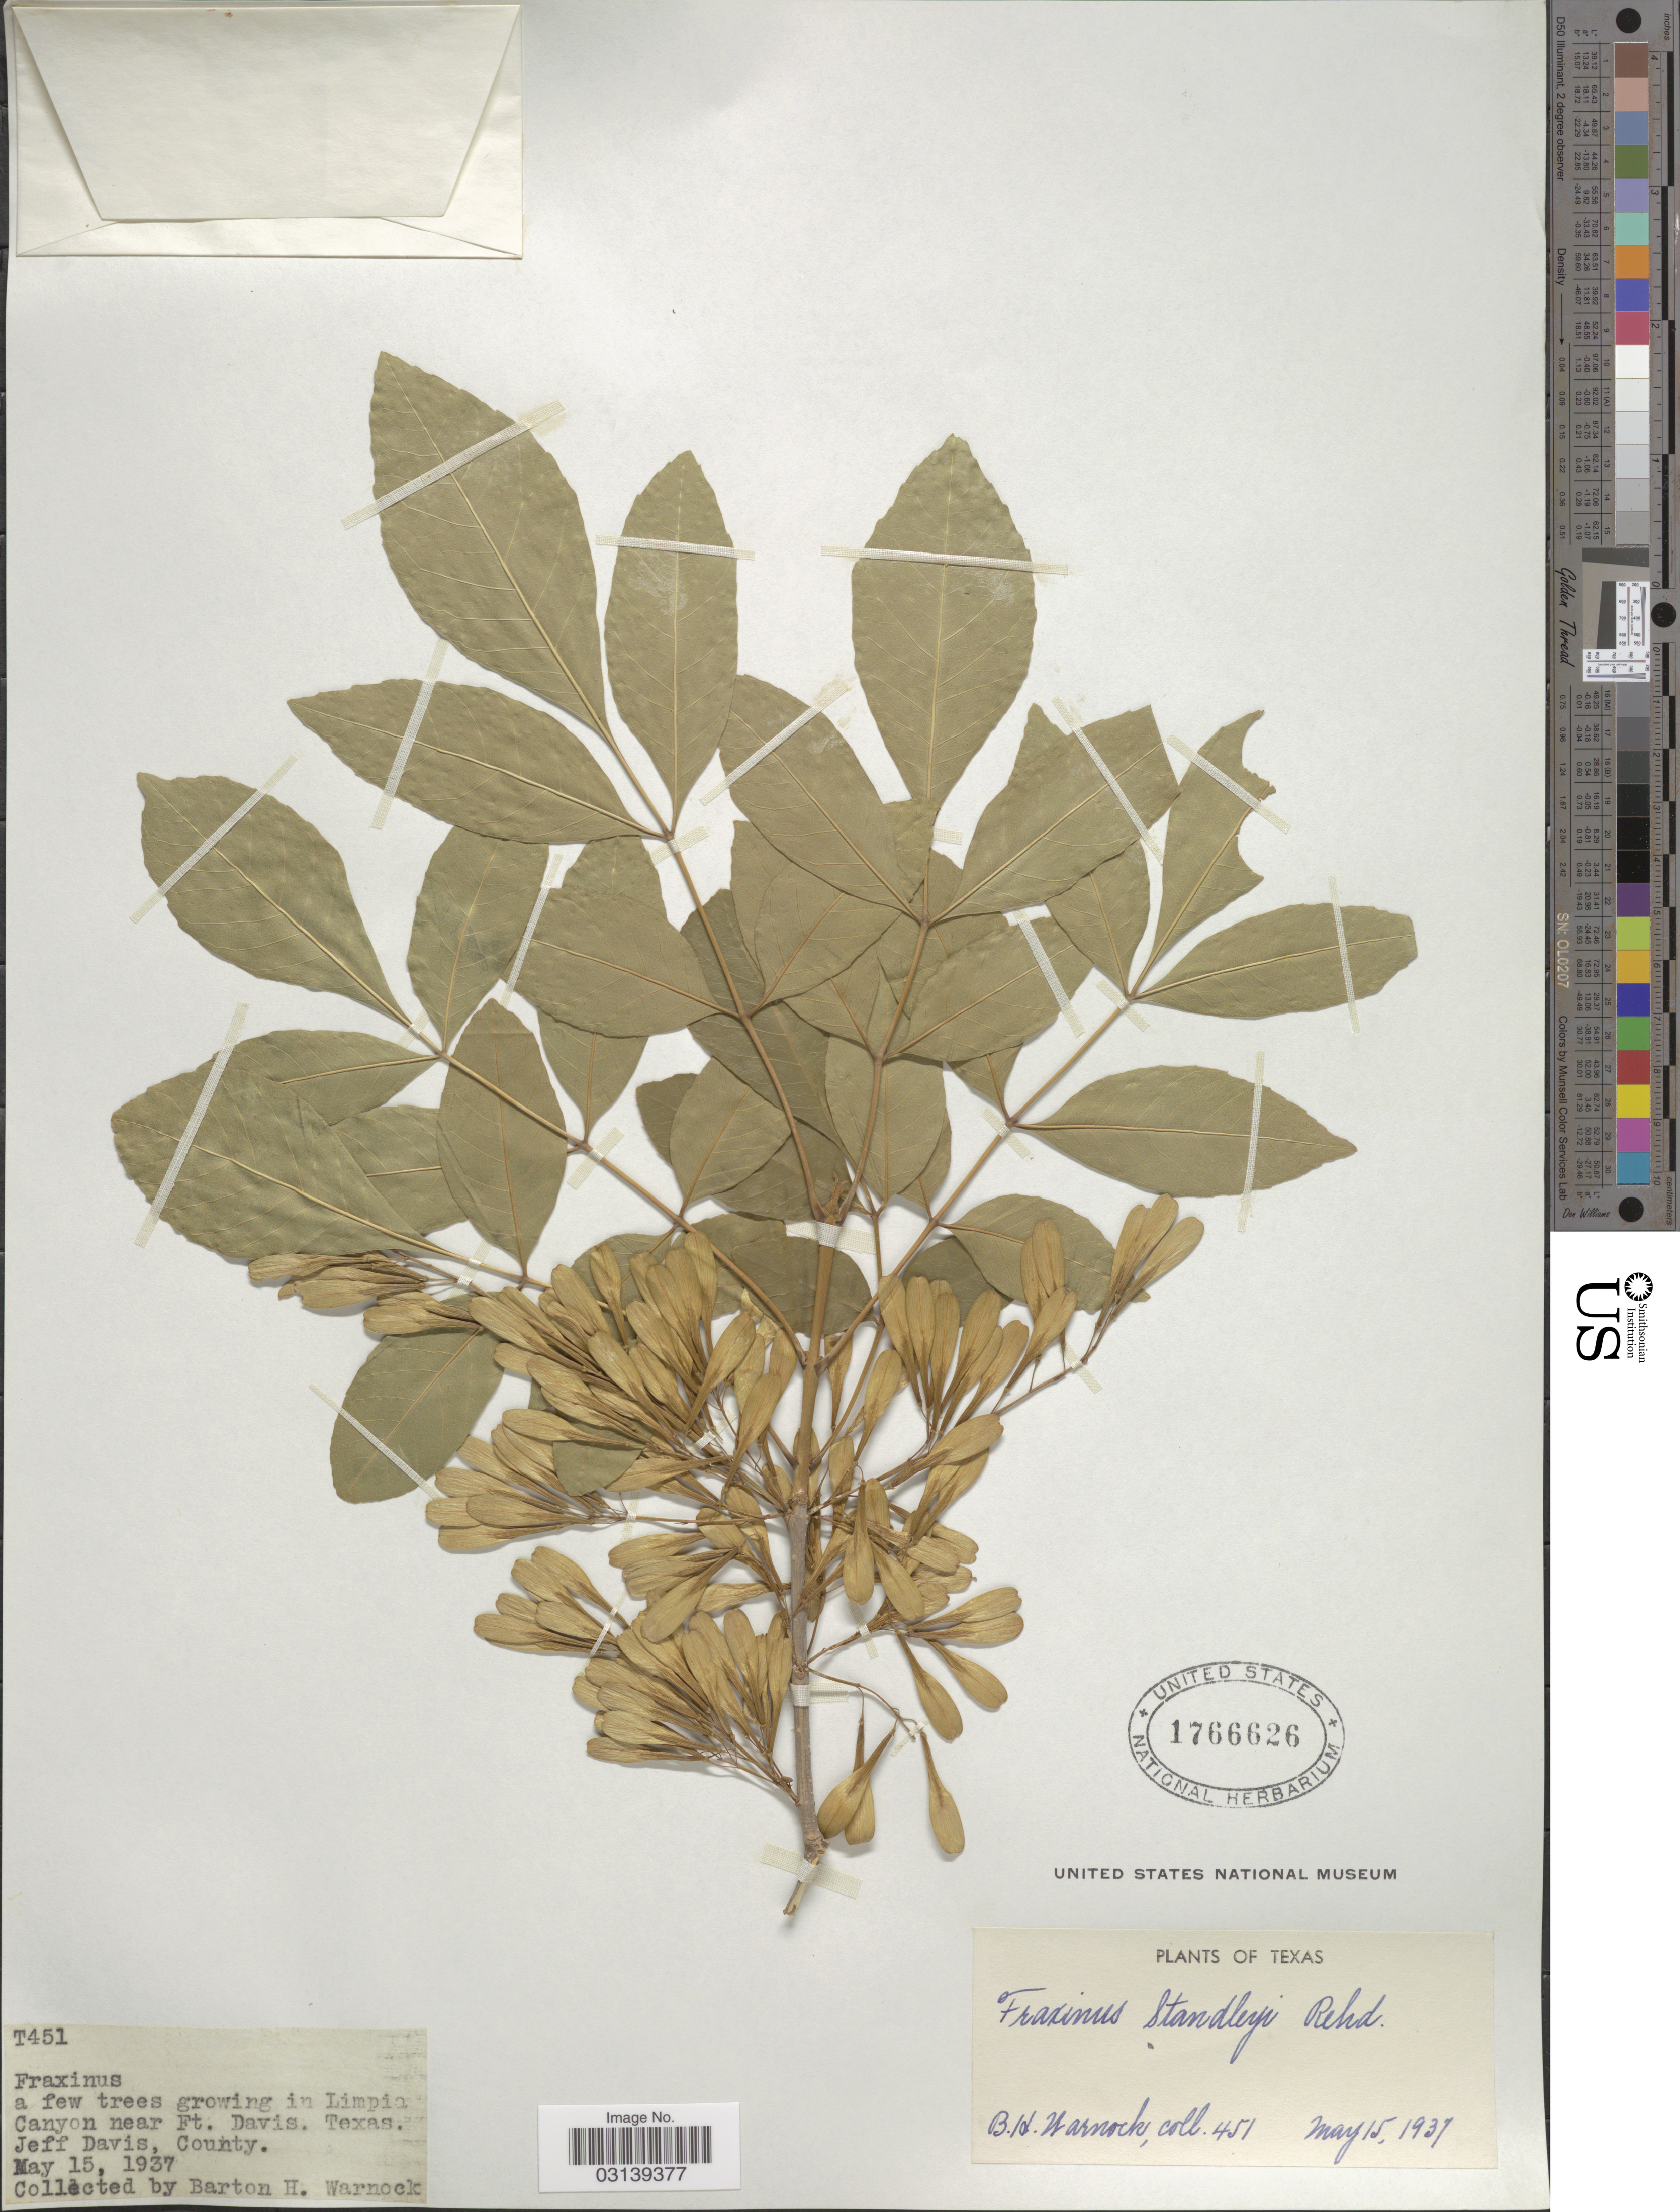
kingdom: Plantae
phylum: Tracheophyta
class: Magnoliopsida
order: Lamiales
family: Oleaceae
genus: Fraxinus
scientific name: Fraxinus velutina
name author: Torr.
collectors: B. H. Warnock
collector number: T451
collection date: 1937-05-15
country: United States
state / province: Texas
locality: Limpia Canyon near Ft. Davis. Jeff Davis, County.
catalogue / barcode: US 1766626